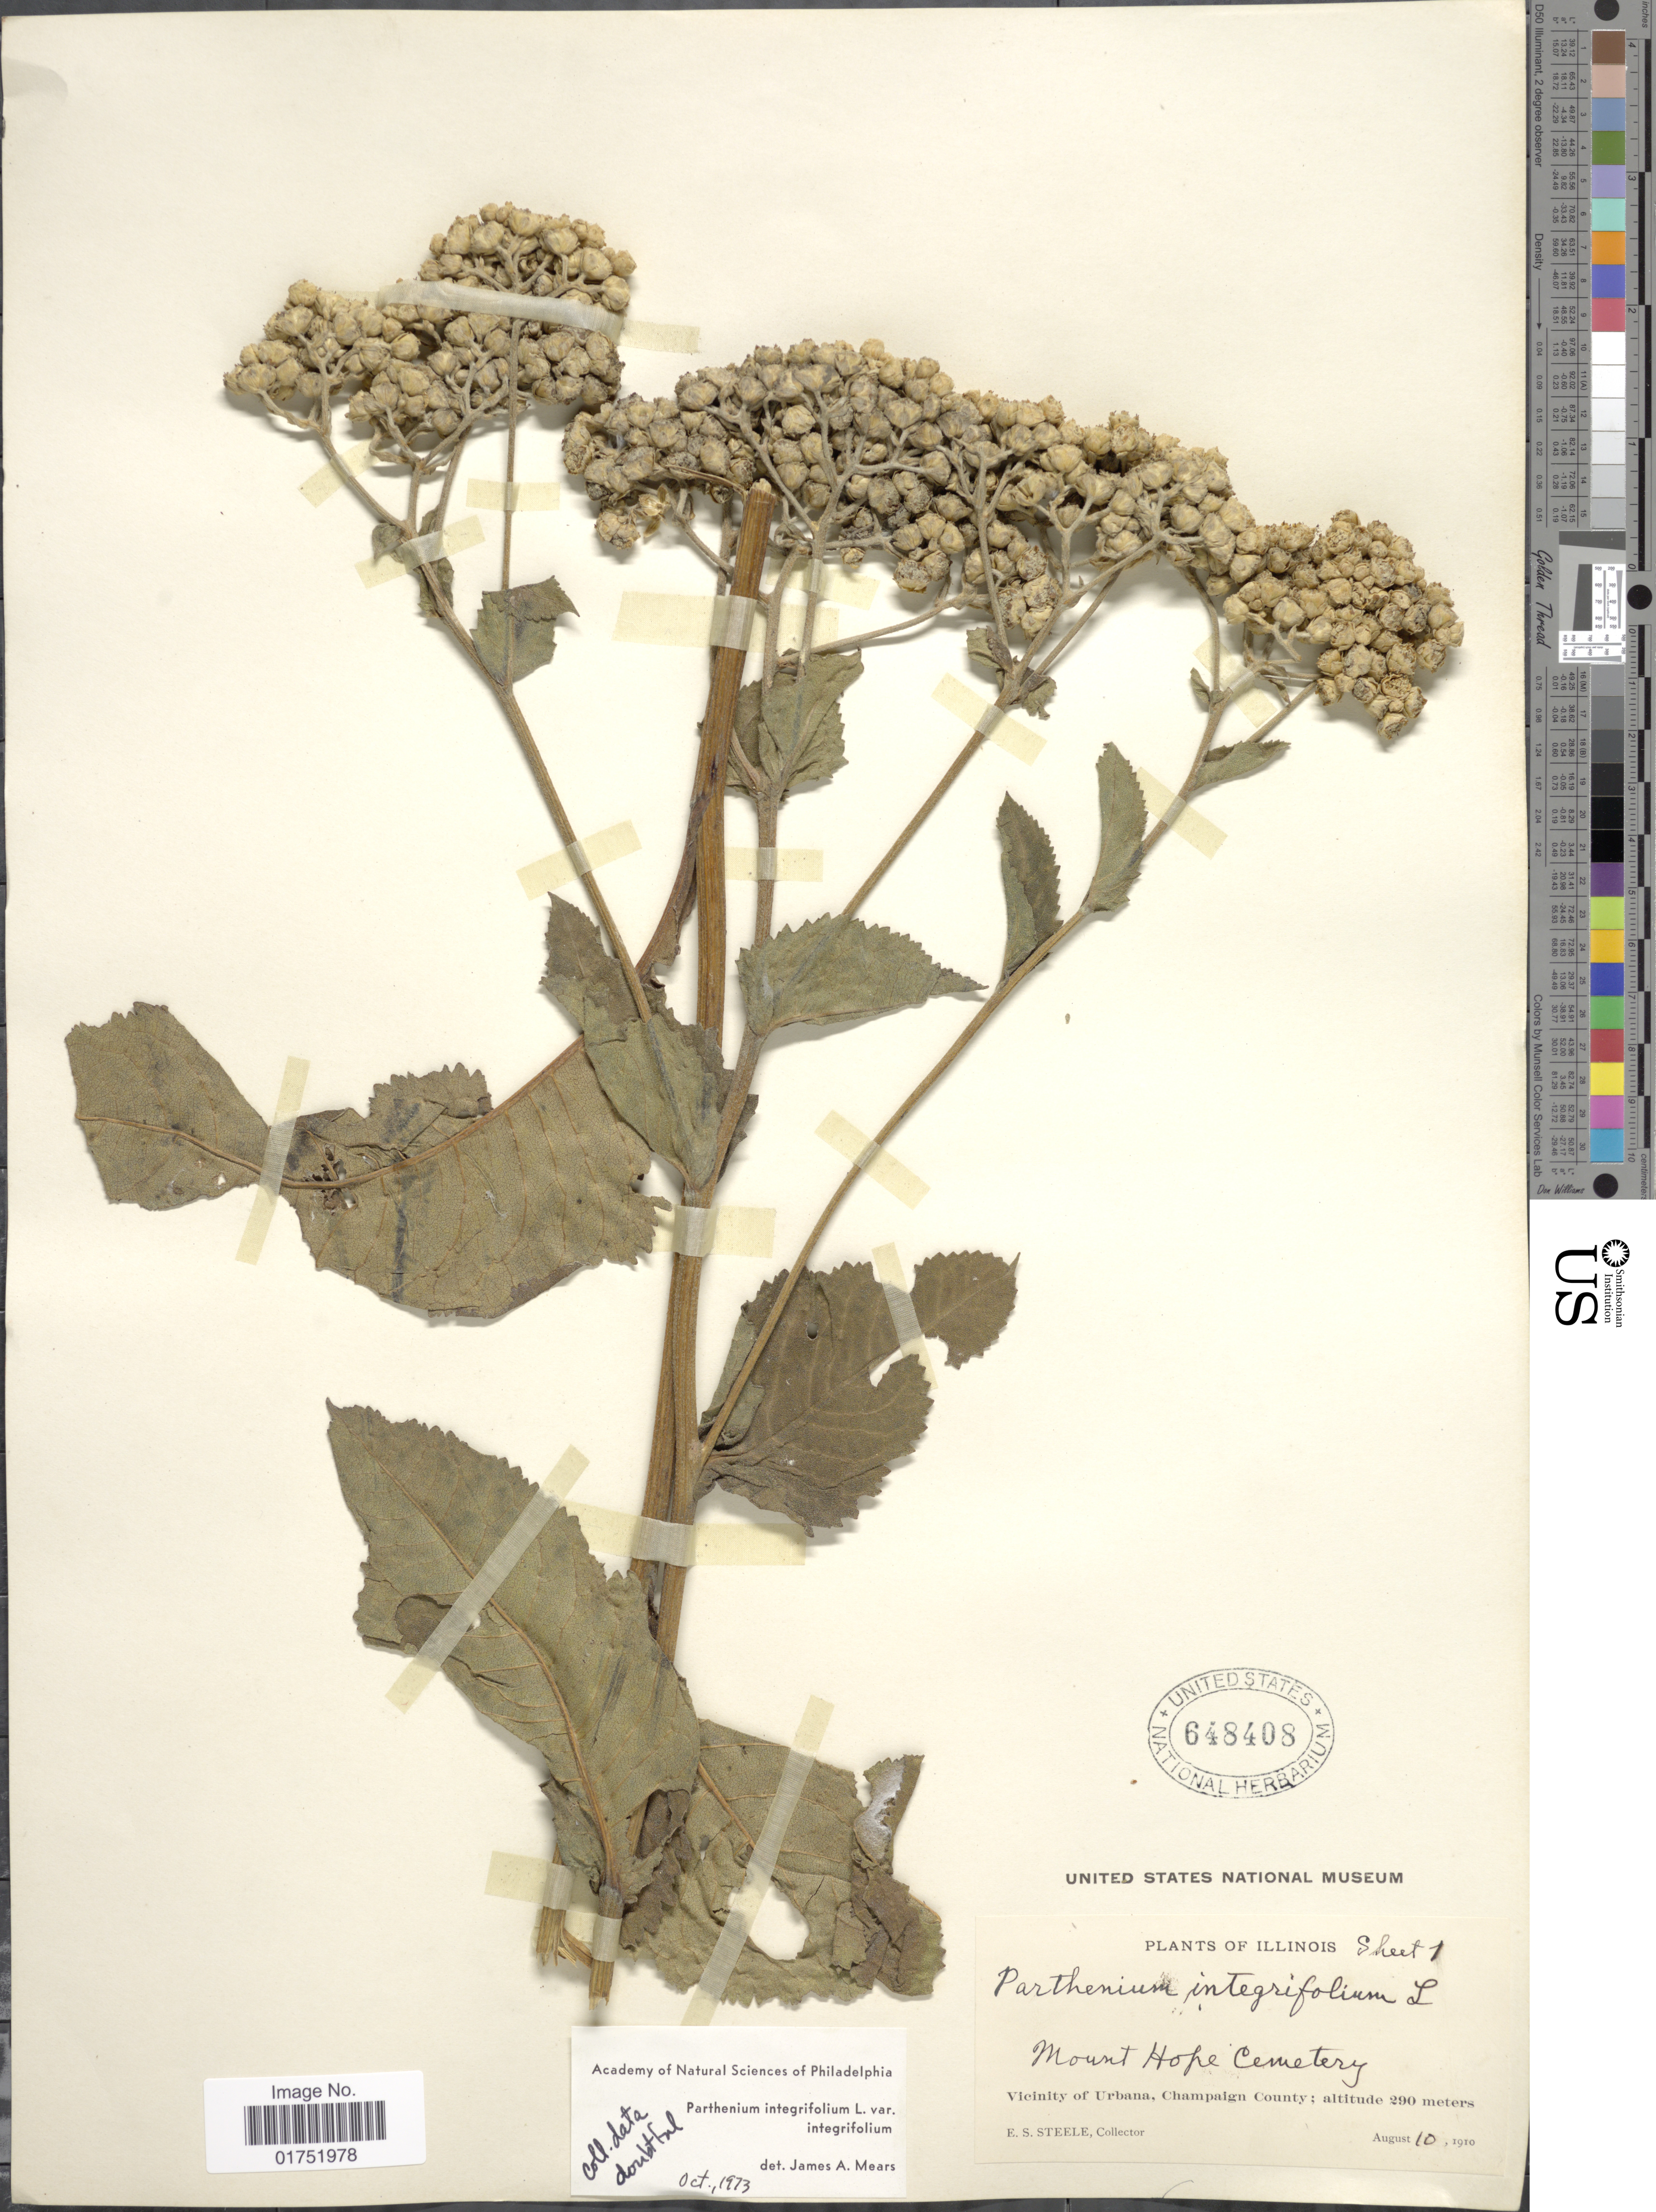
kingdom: Plantae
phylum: Tracheophyta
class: Magnoliopsida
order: Asterales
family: Asteraceae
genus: Parthenium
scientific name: Parthenium integrifolium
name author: L.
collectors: E. Steele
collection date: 1910-08-10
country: United States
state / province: Illinois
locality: Mount Hope Cemetery, Vicinity of Urbana, Champaign County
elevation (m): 290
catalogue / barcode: US 648408